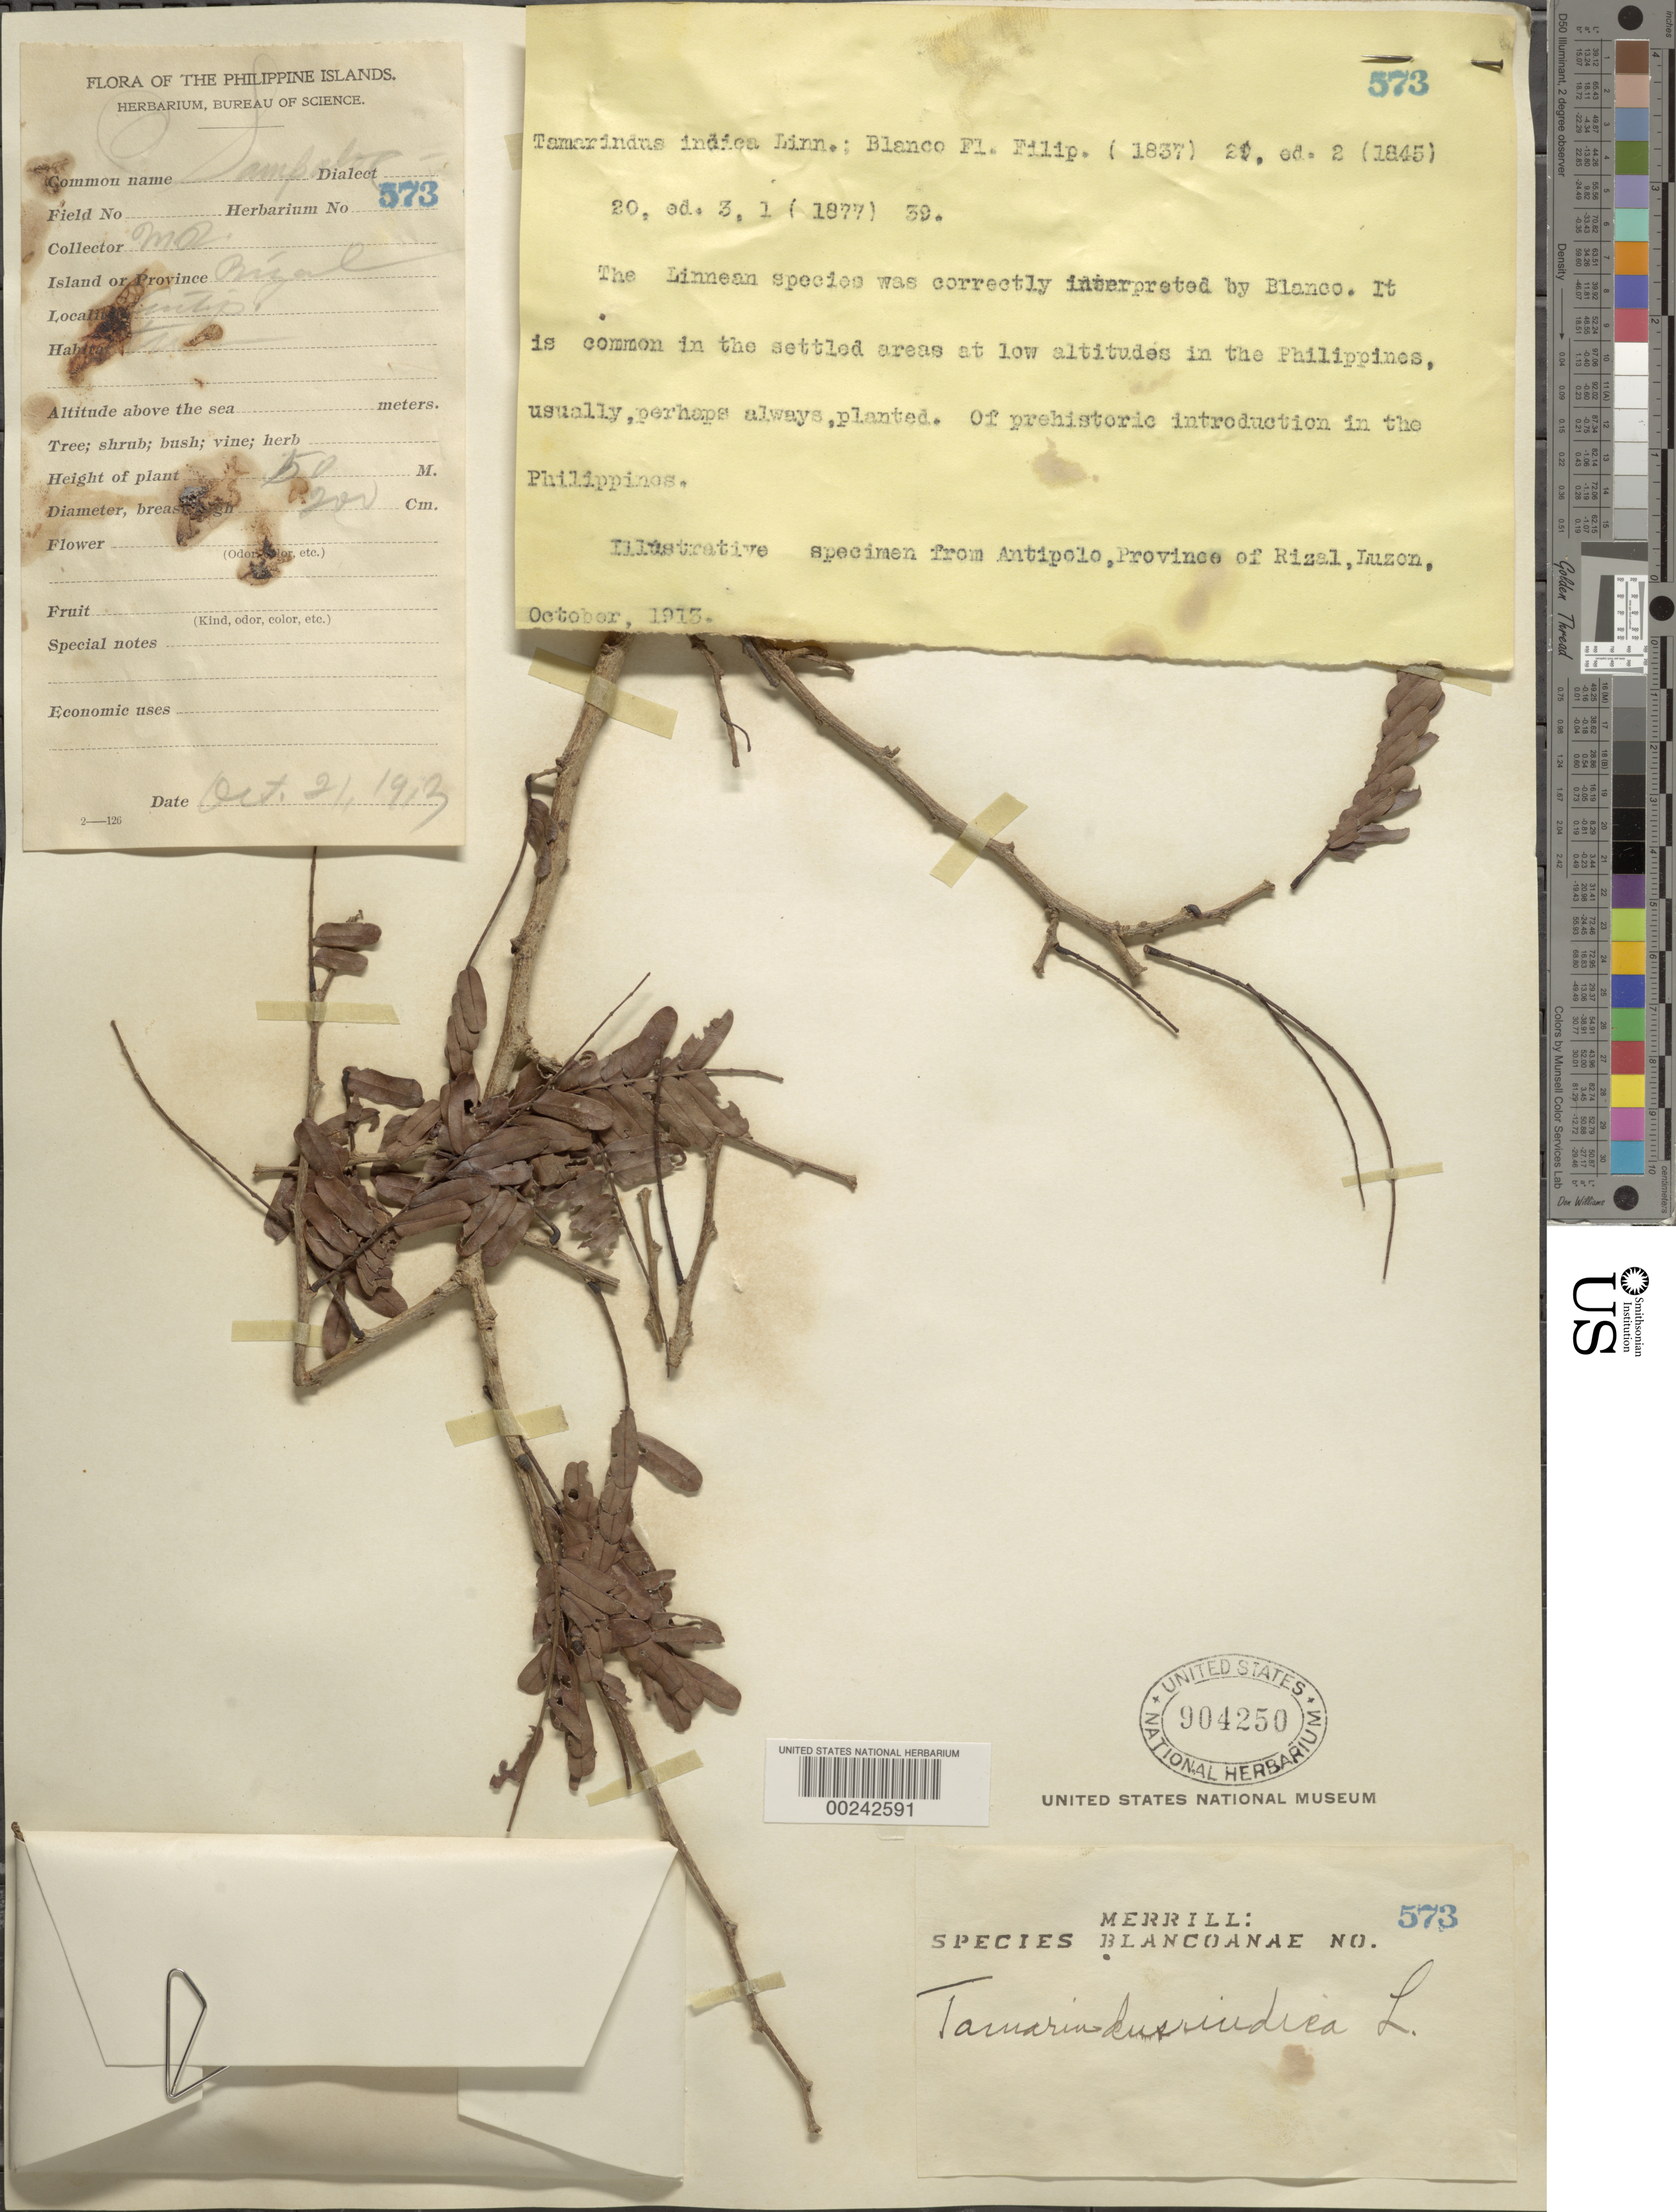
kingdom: Plantae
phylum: Tracheophyta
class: Magnoliopsida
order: Fabales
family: Fabaceae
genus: Tamarindus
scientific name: Tamarindus indica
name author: L.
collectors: E. D. Merrill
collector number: Sp. Blancoan. 0573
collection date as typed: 21 Oct 1913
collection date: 1913-10-21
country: Philippines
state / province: Calabarzon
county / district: Rizal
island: Luzon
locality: Antipolo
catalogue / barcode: US 904250